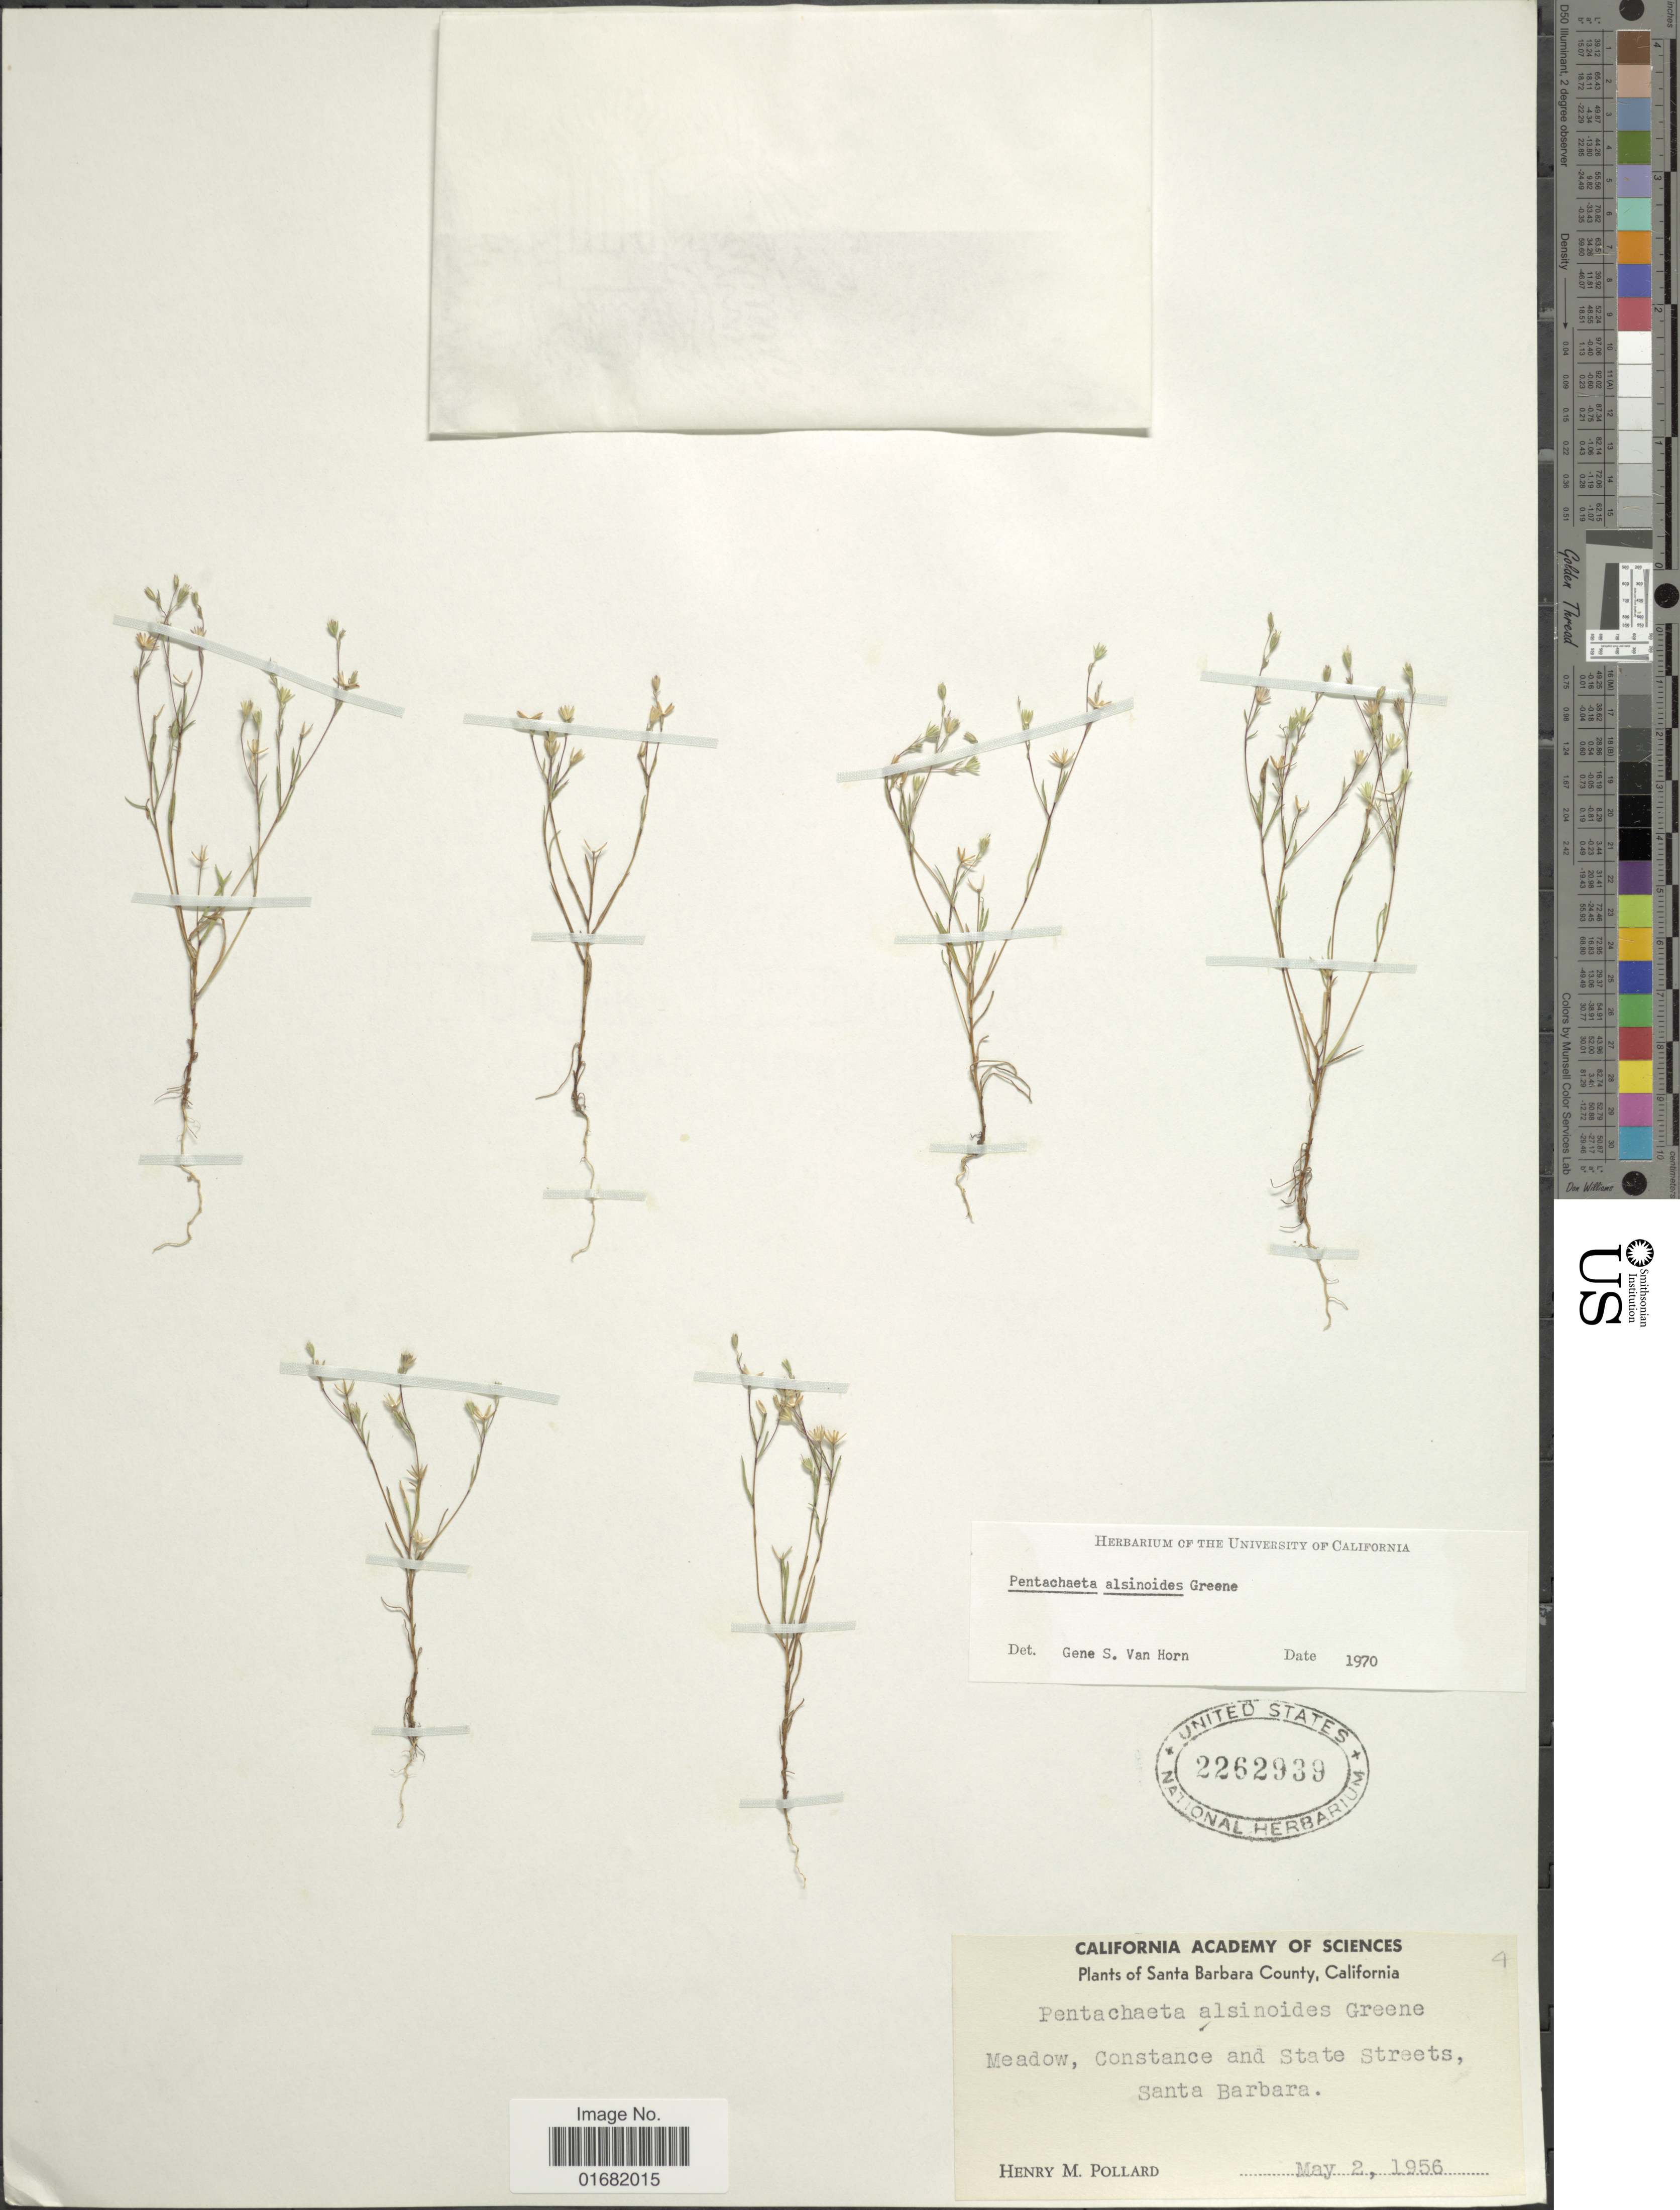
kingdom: Plantae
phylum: Tracheophyta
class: Magnoliopsida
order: Asterales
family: Asteraceae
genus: Pentachaeta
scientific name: Pentachaeta alsinoides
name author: Greene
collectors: H. M. Pollard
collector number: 4?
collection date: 1956-05-02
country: United States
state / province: California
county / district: Santa Barbara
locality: Santa Barbara County. Meadow, Constance and State Streets, Santa Barbara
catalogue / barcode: US 2262939